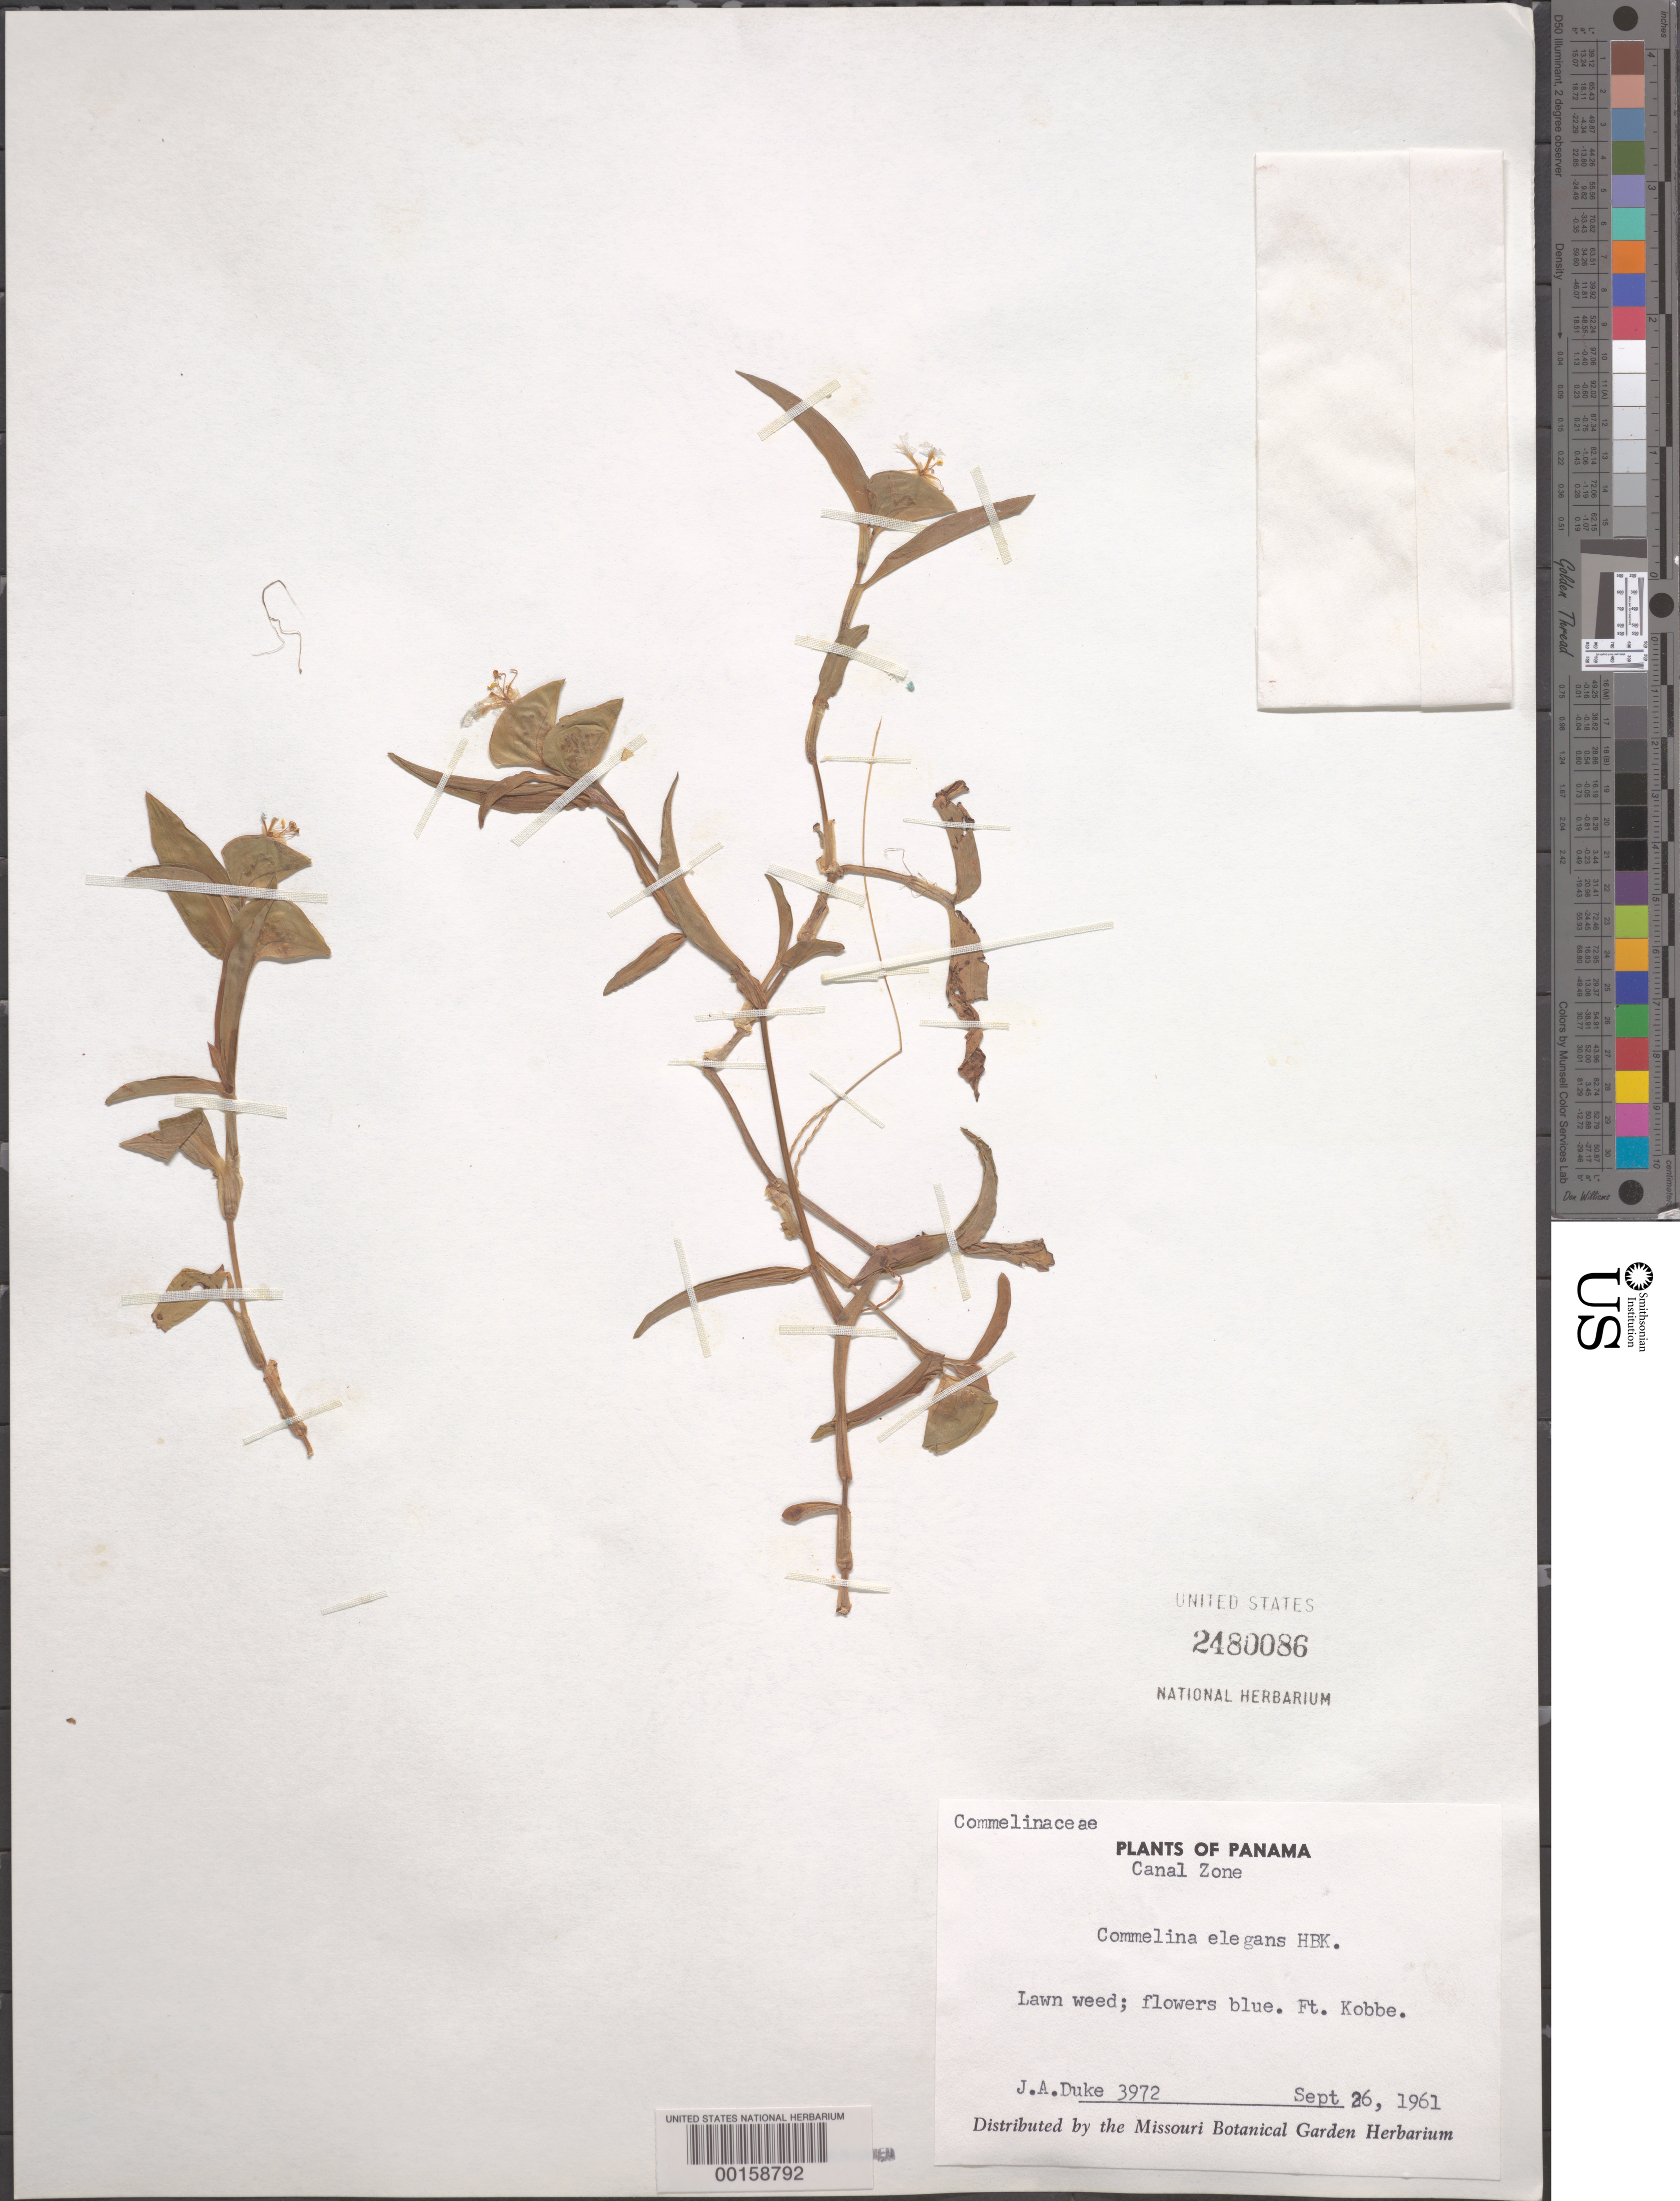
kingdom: Plantae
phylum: Tracheophyta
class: Liliopsida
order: Commelinales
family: Commelinaceae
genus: Commelina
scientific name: Commelina erecta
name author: L.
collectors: J. A. Duke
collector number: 3972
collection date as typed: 26 Sep 1961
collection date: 1961-09-26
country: Panama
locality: Fort Koke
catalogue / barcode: US 2480086